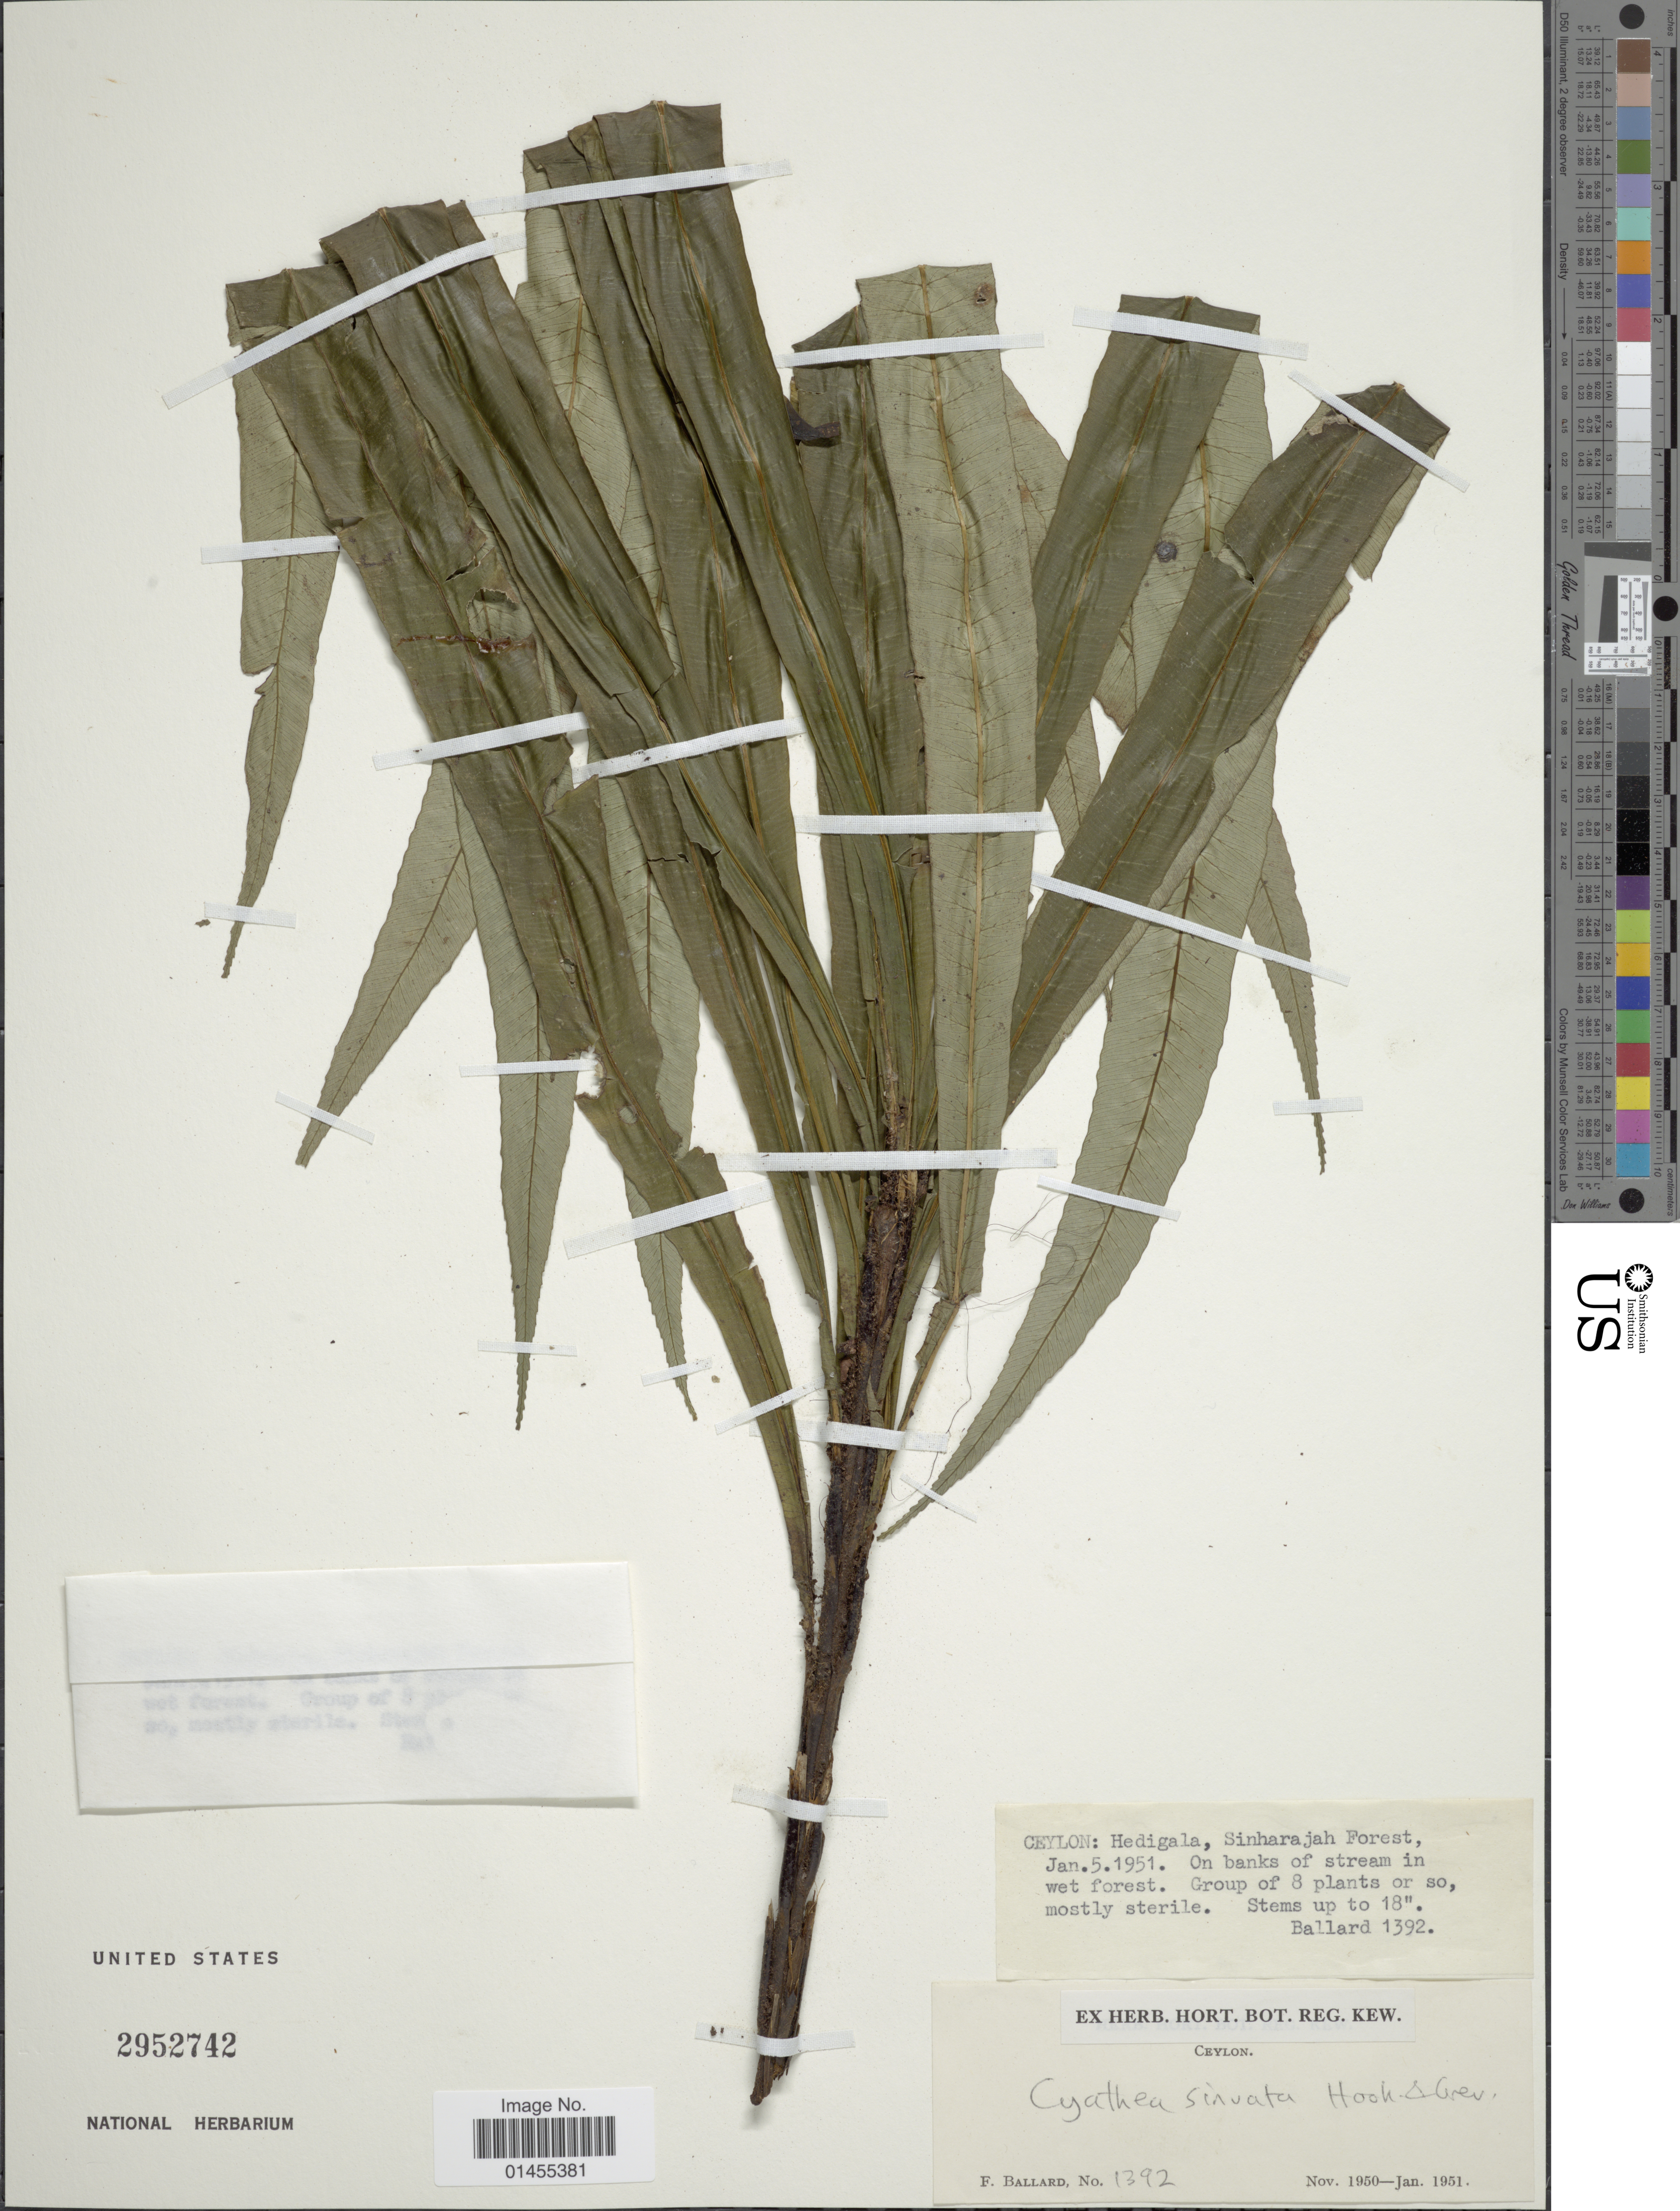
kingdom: Plantae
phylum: Tracheophyta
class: Polypodiopsida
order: Cyatheales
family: Cyatheaceae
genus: Alsophila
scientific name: Alsophila sinuata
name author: (Hook. & Grev.) R.M. Tryon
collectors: F. Ballard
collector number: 1392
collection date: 1951-01-05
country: Sri Lanka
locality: Ceylon, Hedigala, Sinharajah Forest.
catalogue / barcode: US 2952742